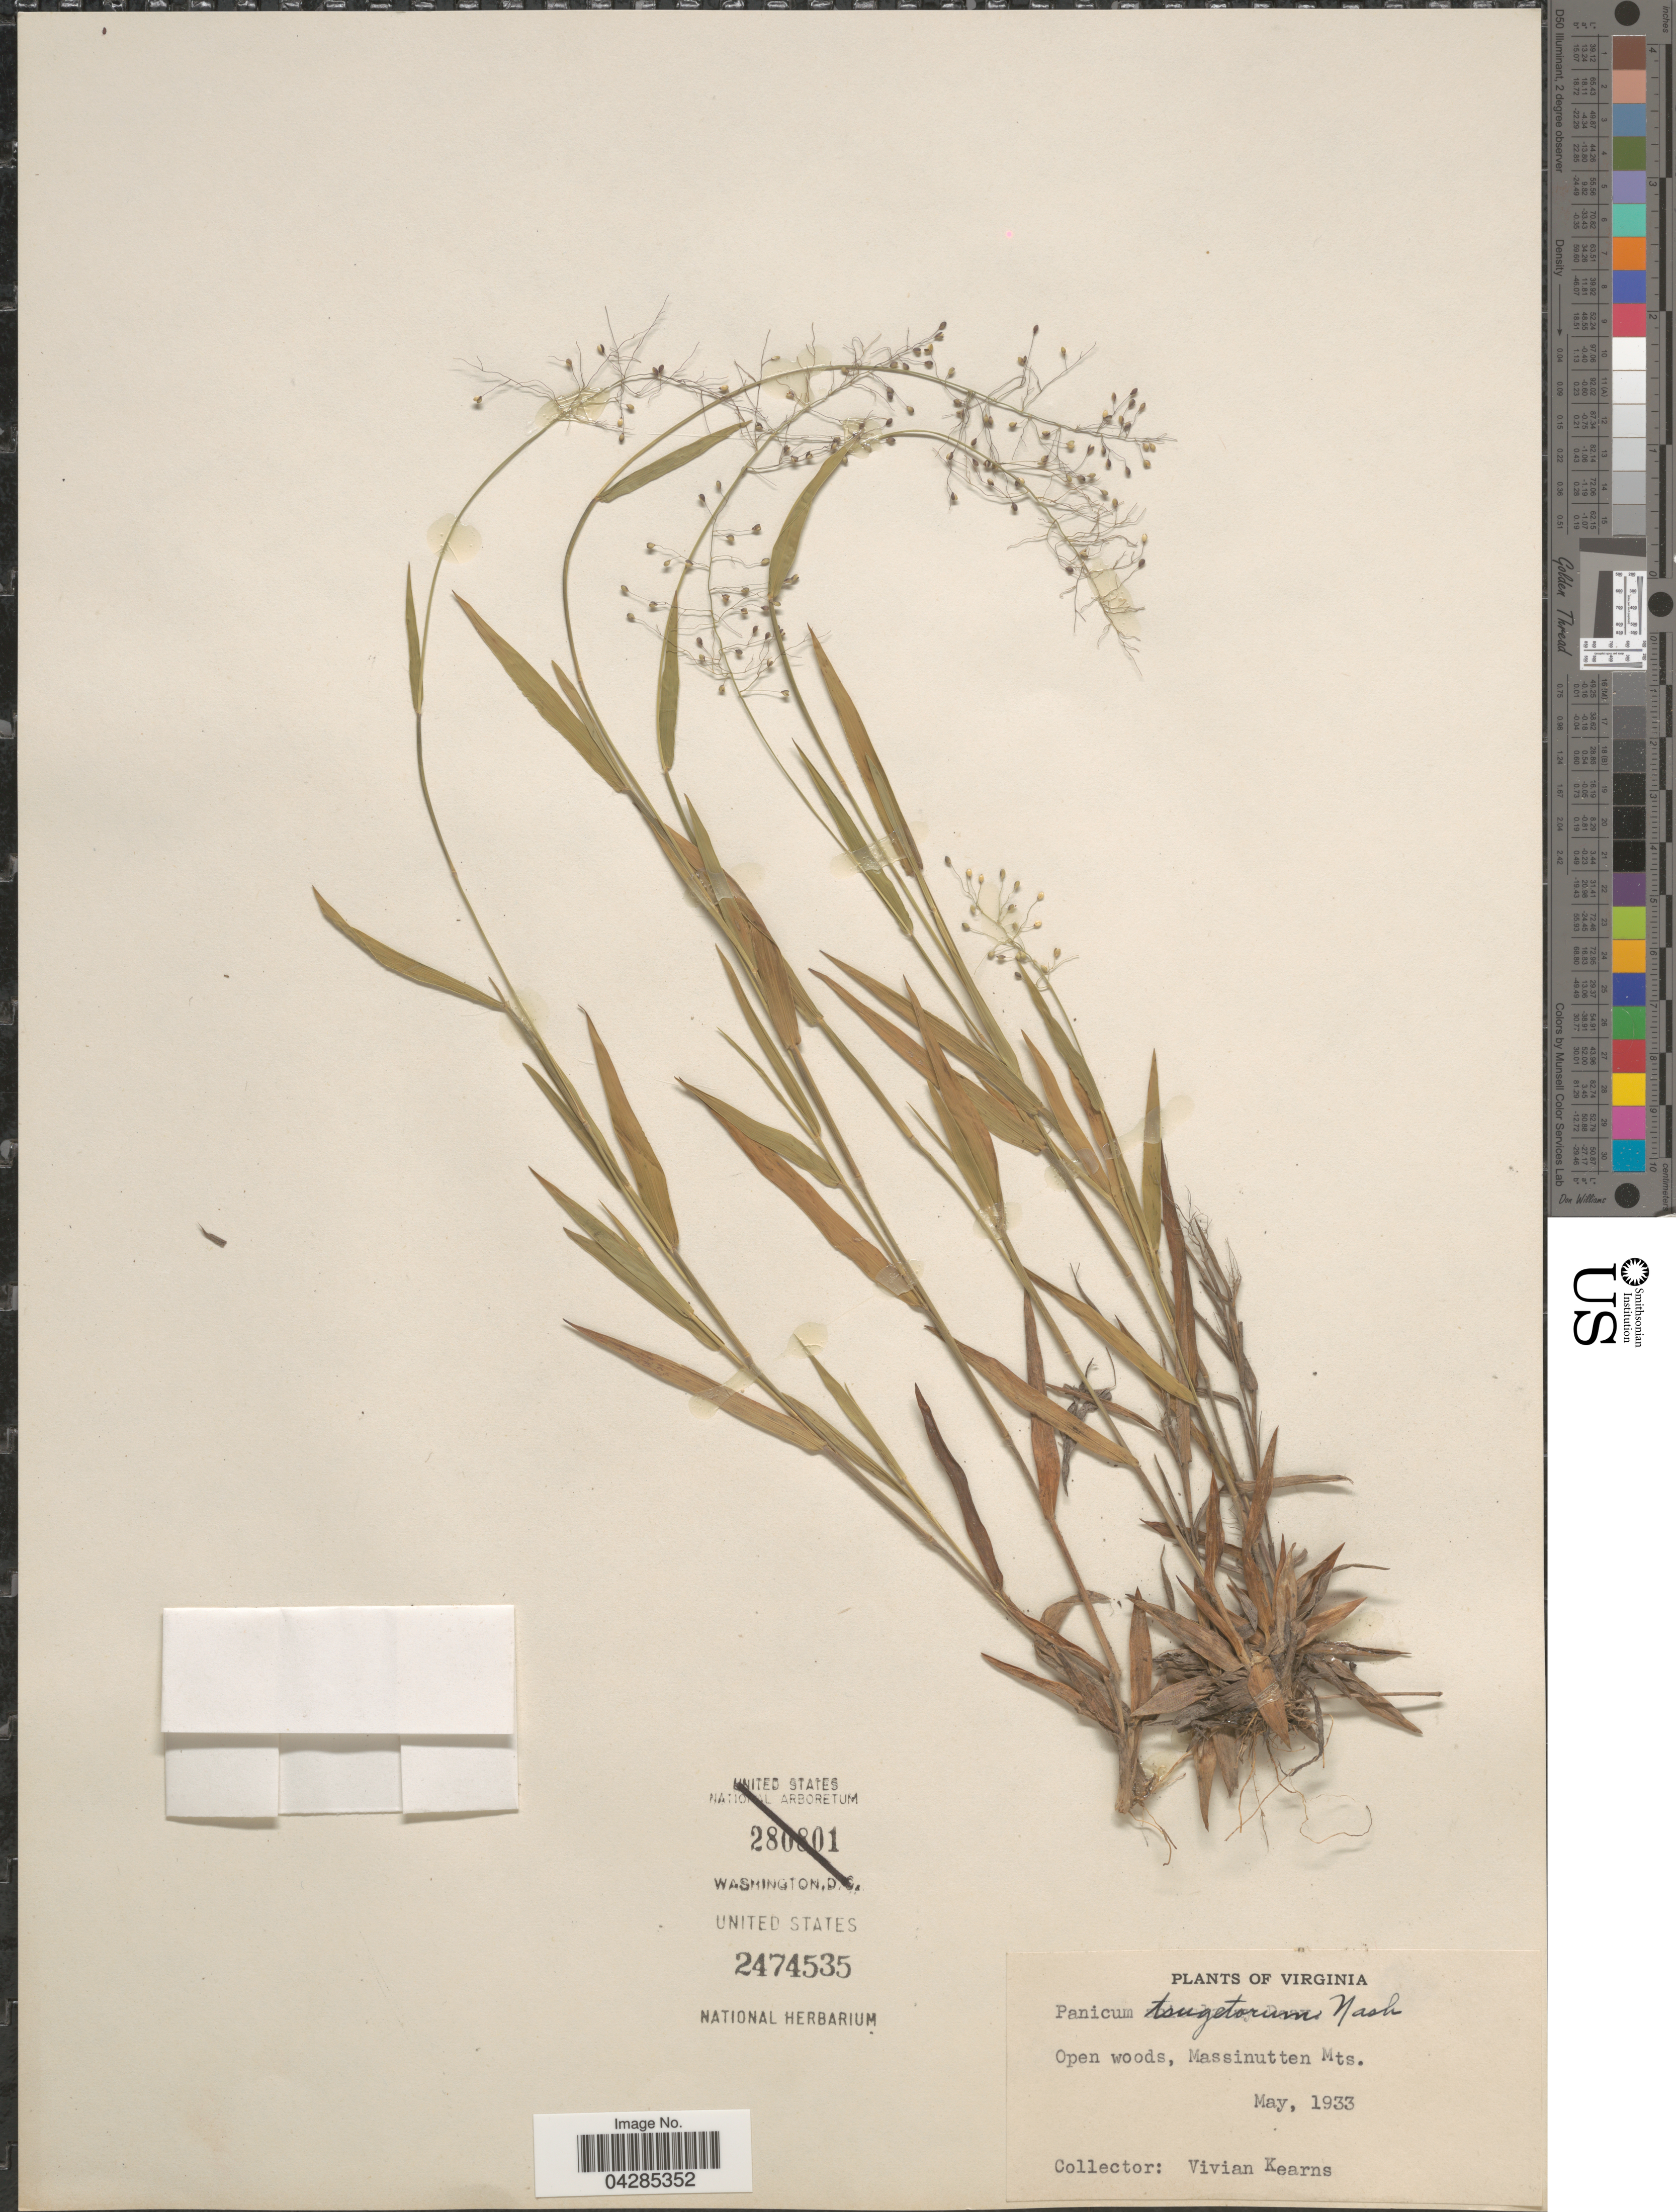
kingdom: Plantae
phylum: Tracheophyta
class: Liliopsida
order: Poales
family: Poaceae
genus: Dichanthelium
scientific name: Dichanthelium portoricense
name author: (Desv. ex Ham.) B.F. Hansen & Wunderlin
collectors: V. Kearns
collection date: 1933-05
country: United States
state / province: Virginia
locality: Open woods, Massinutten Mts.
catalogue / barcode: US 2474535